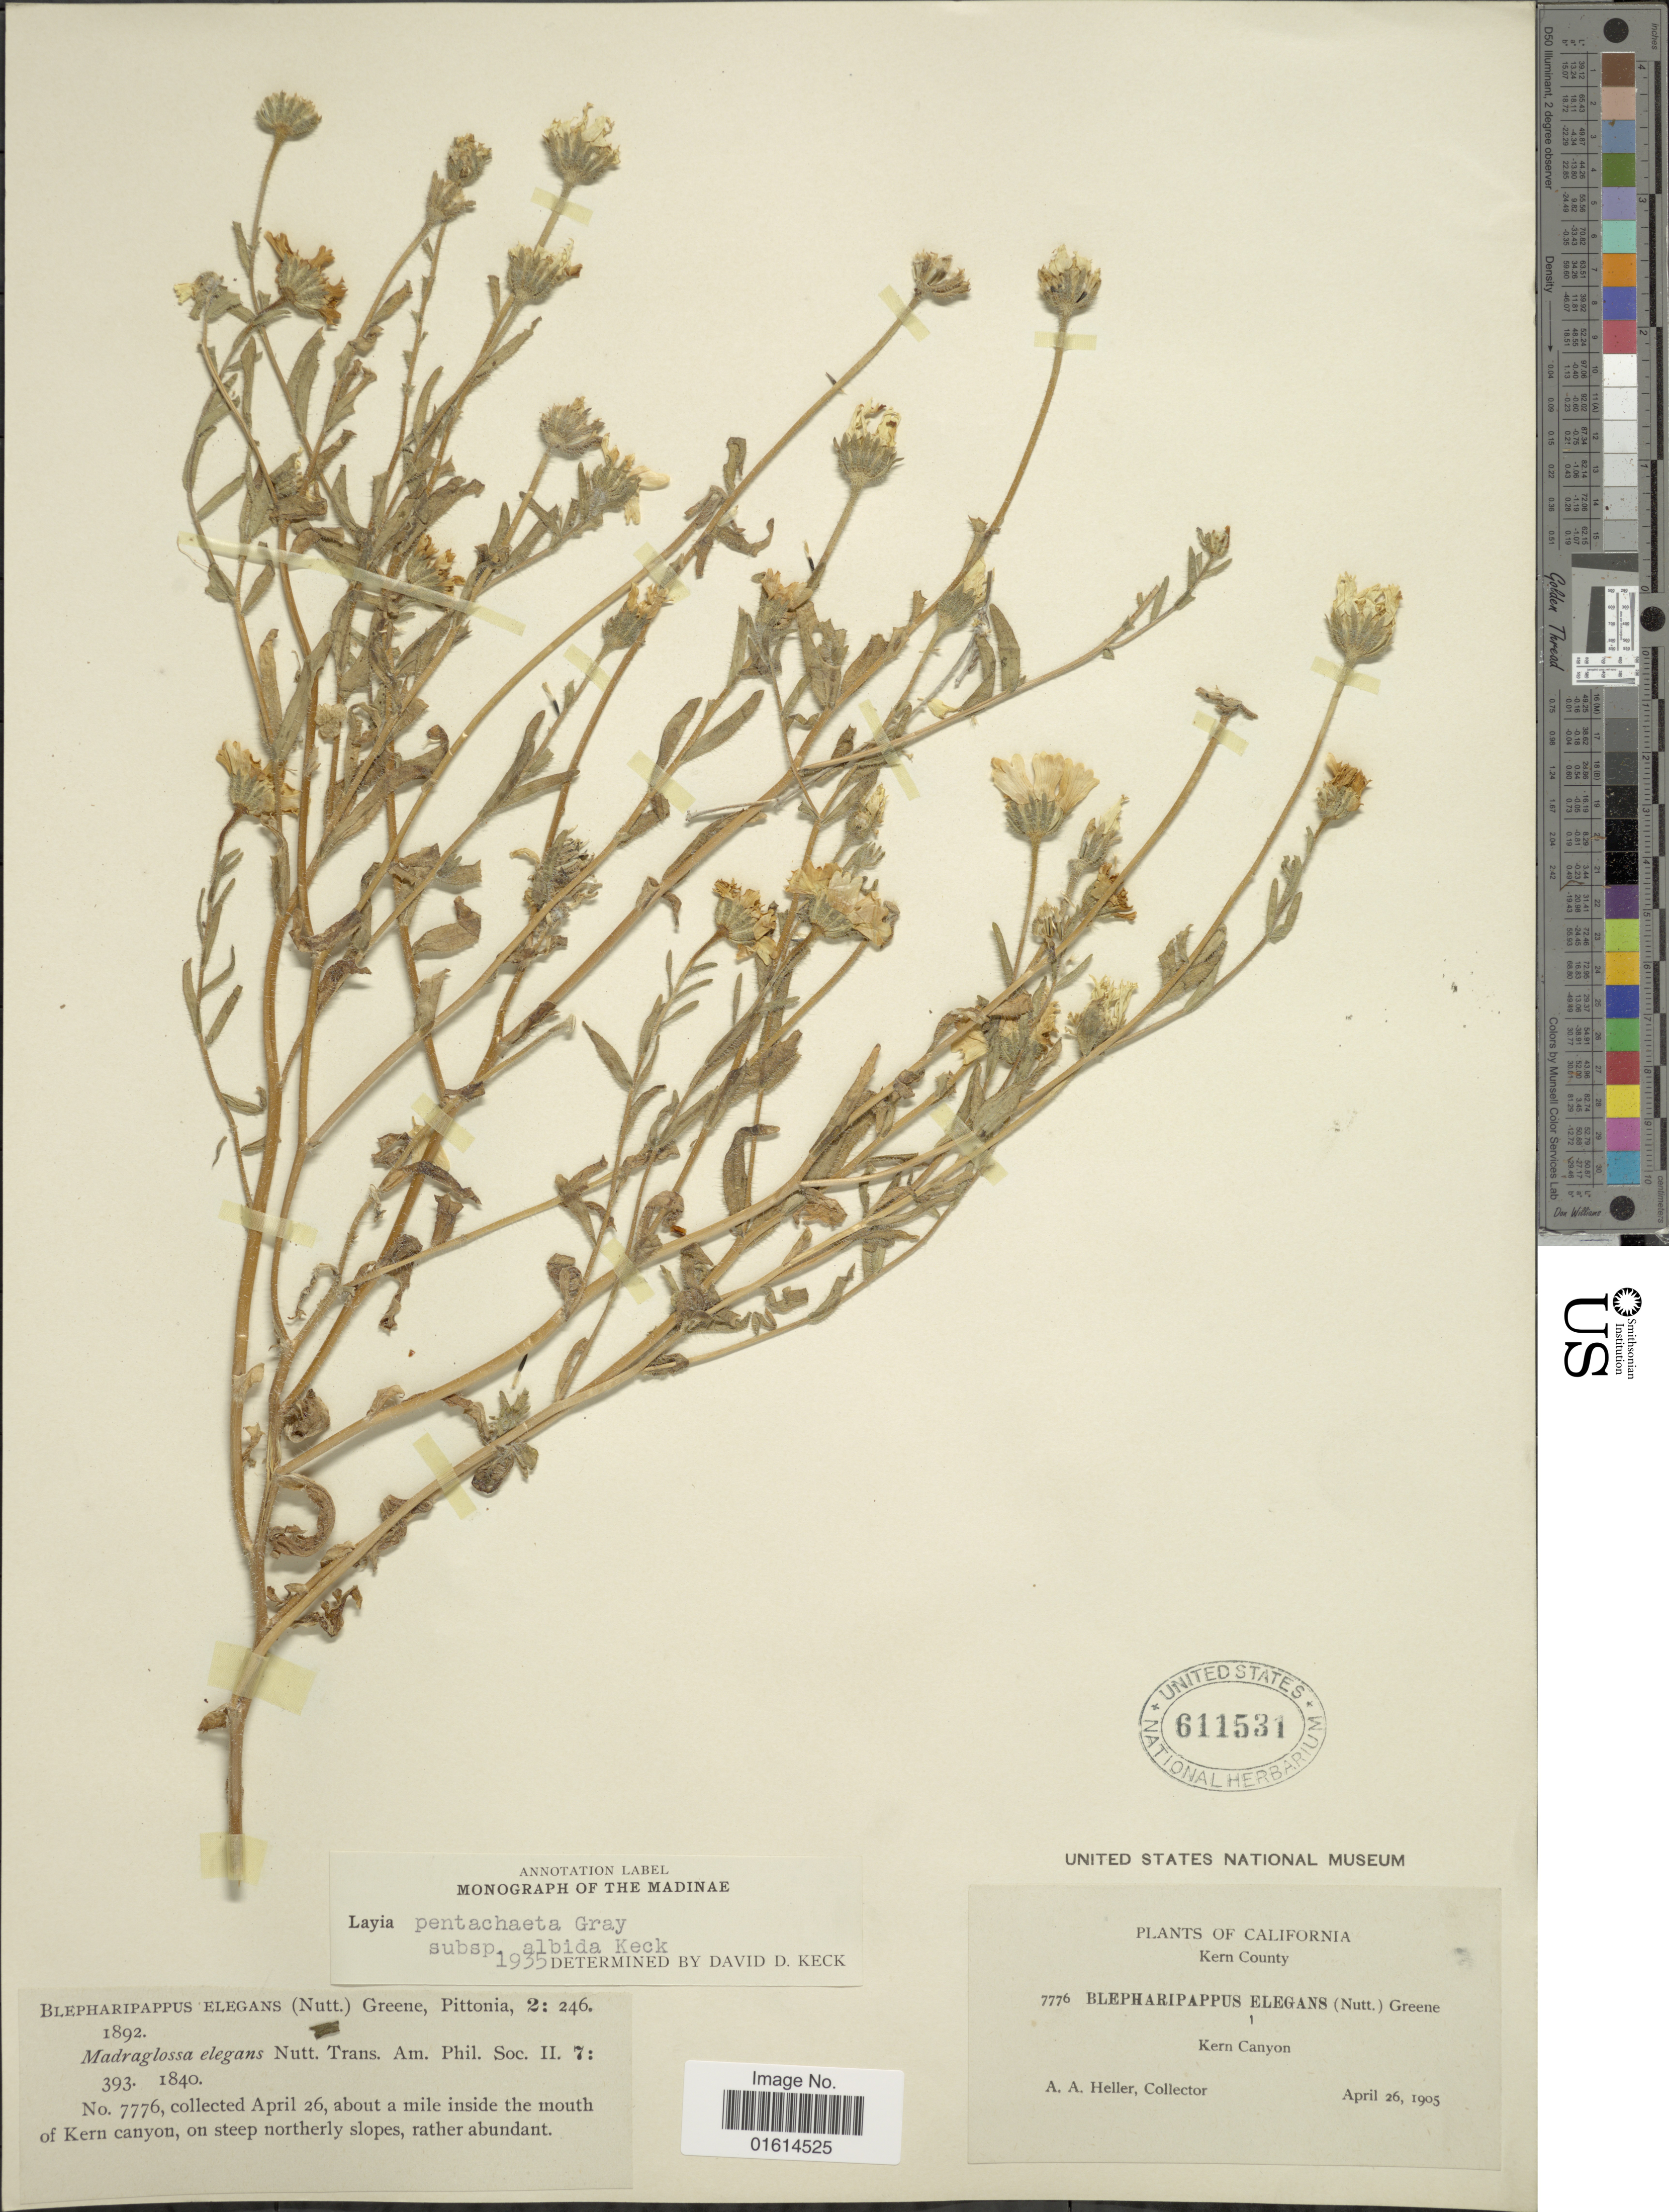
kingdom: Plantae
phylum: Tracheophyta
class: Magnoliopsida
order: Asterales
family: Asteraceae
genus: Layia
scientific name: Layia pentachaeta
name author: A. Gray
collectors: A. A. Heller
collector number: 7776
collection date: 1905-04-26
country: United States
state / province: California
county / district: Kern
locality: Kern County, kern Canyon, about a mile inside the mouth Kern canyon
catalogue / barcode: US 611531